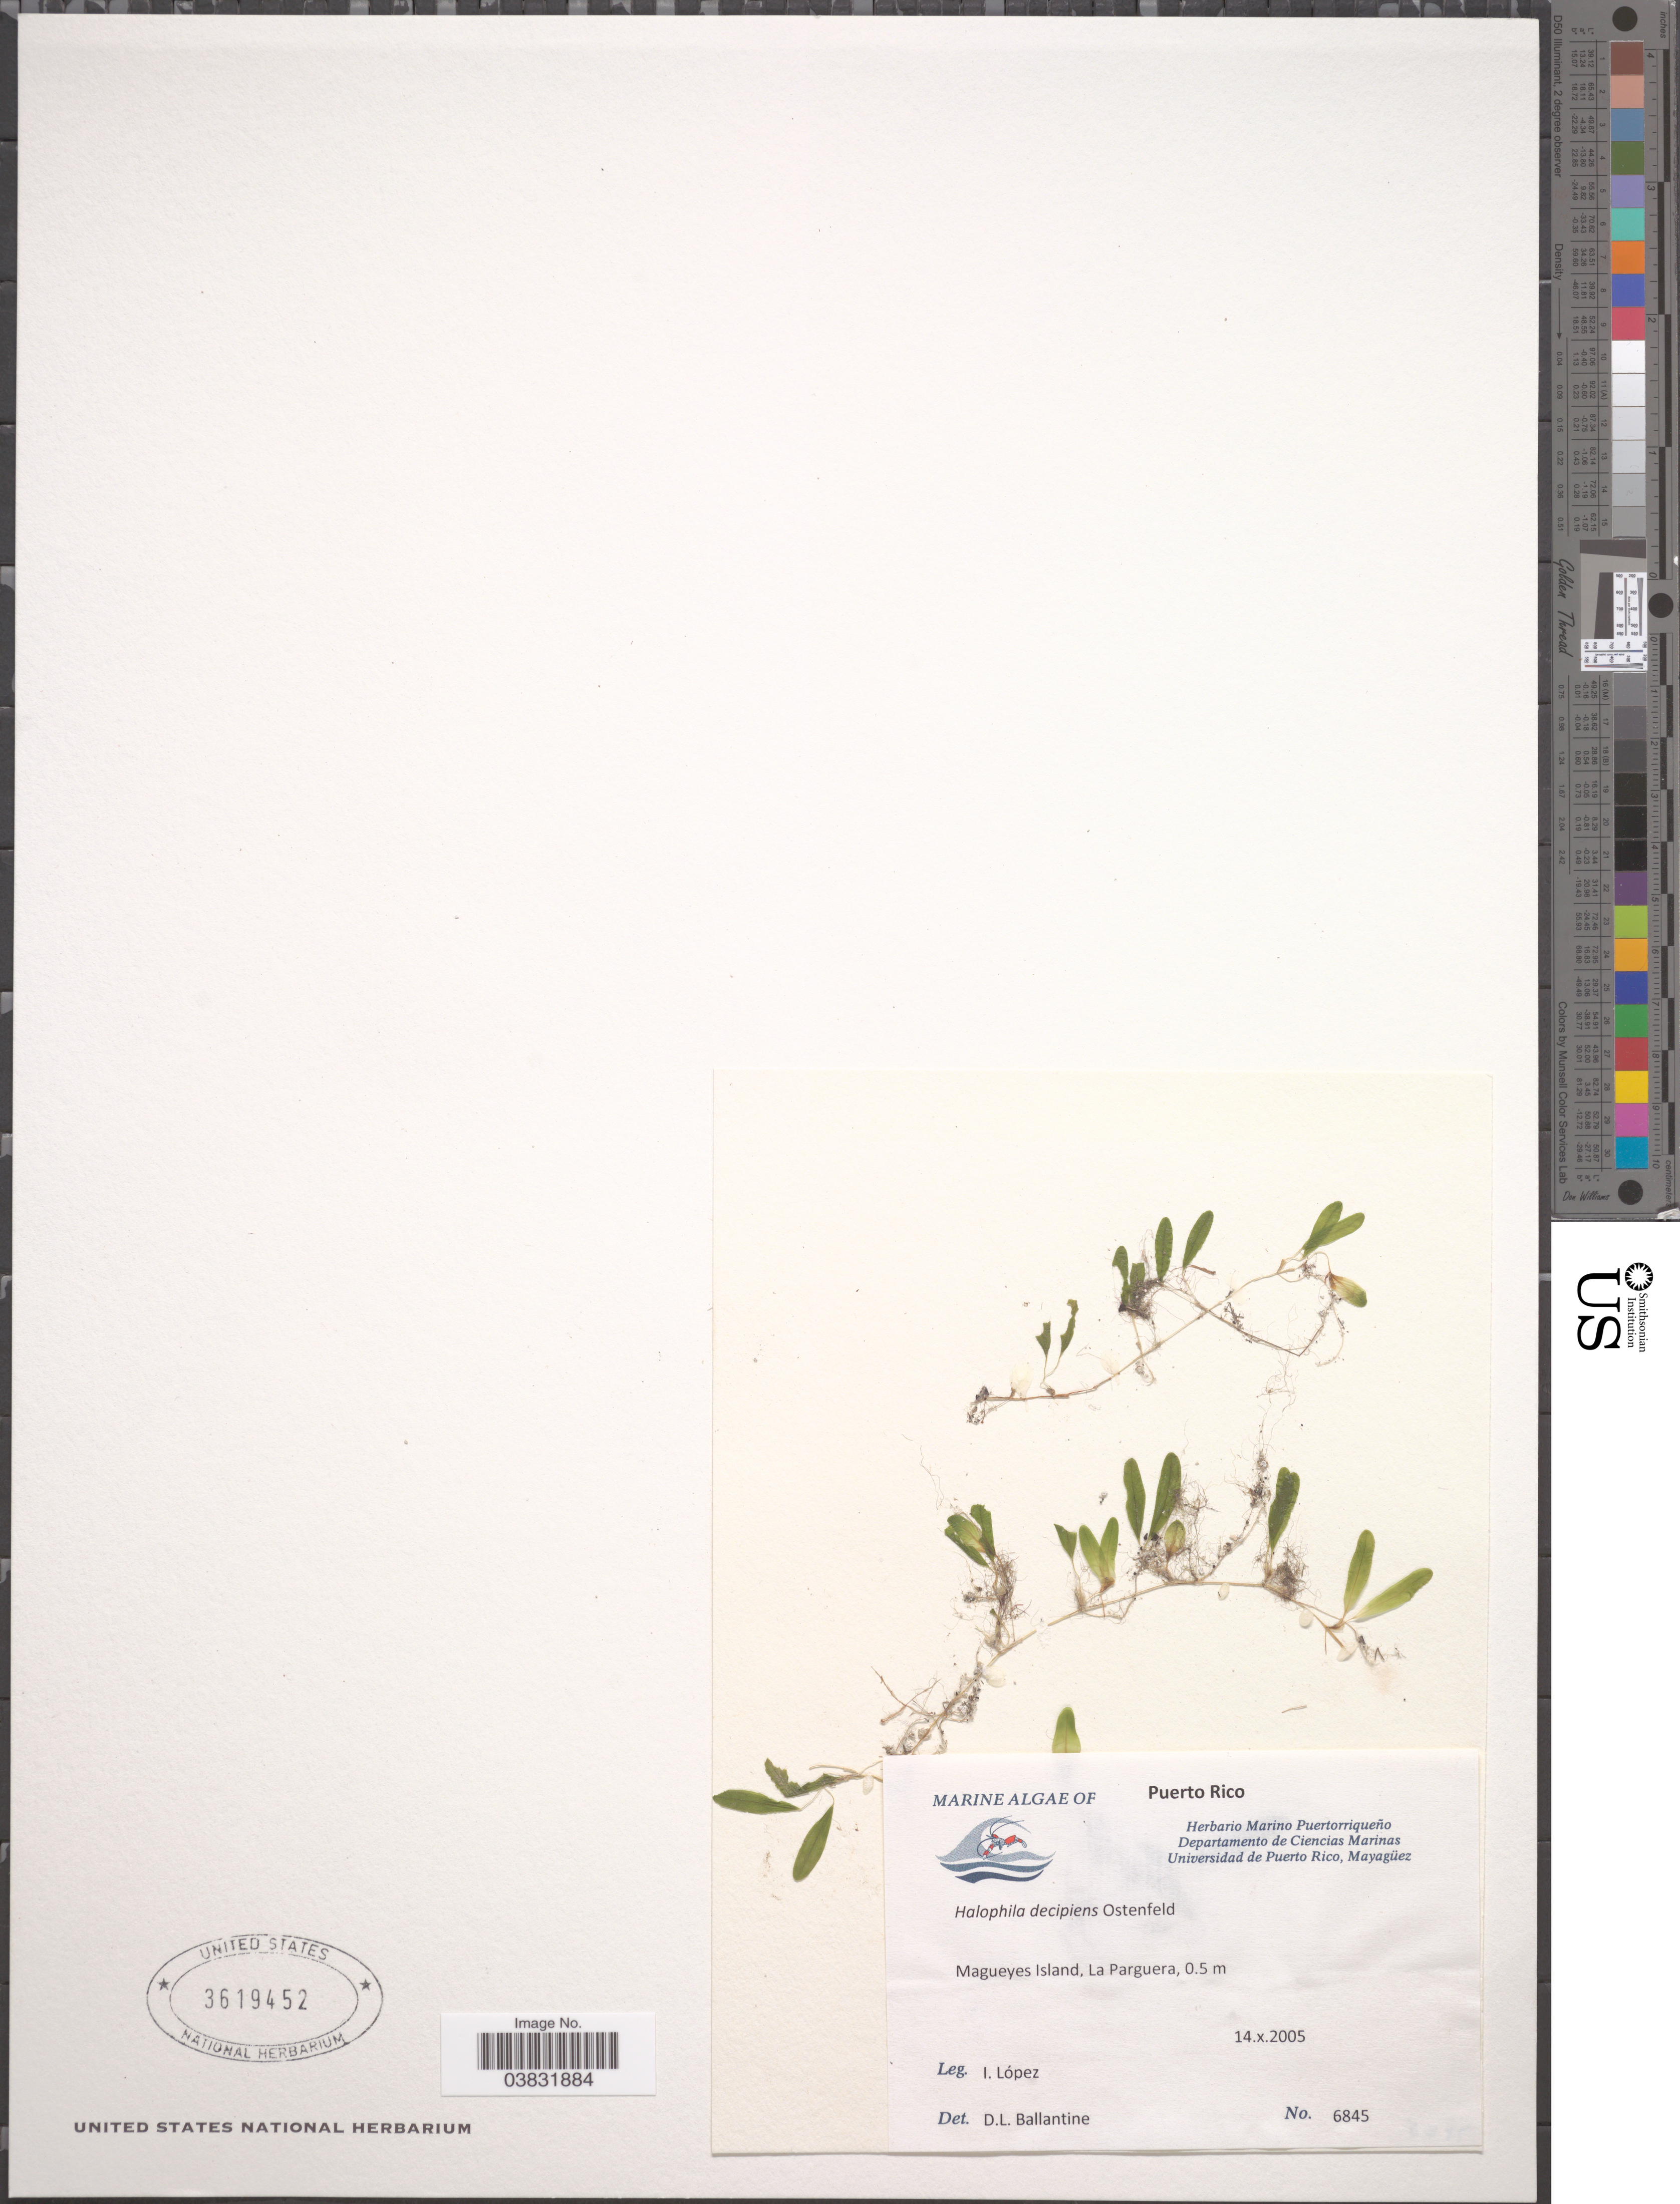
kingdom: Plantae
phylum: Tracheophyta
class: Liliopsida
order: Alismatales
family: Hydrocharitaceae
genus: Halophila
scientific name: Halophila decipiens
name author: Ostenf.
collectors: I. Lopez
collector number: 6845?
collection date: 2005-10-14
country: Puerto Rico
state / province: Mayagüez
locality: Magueyes Island, La Parguera.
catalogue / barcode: US 3619452